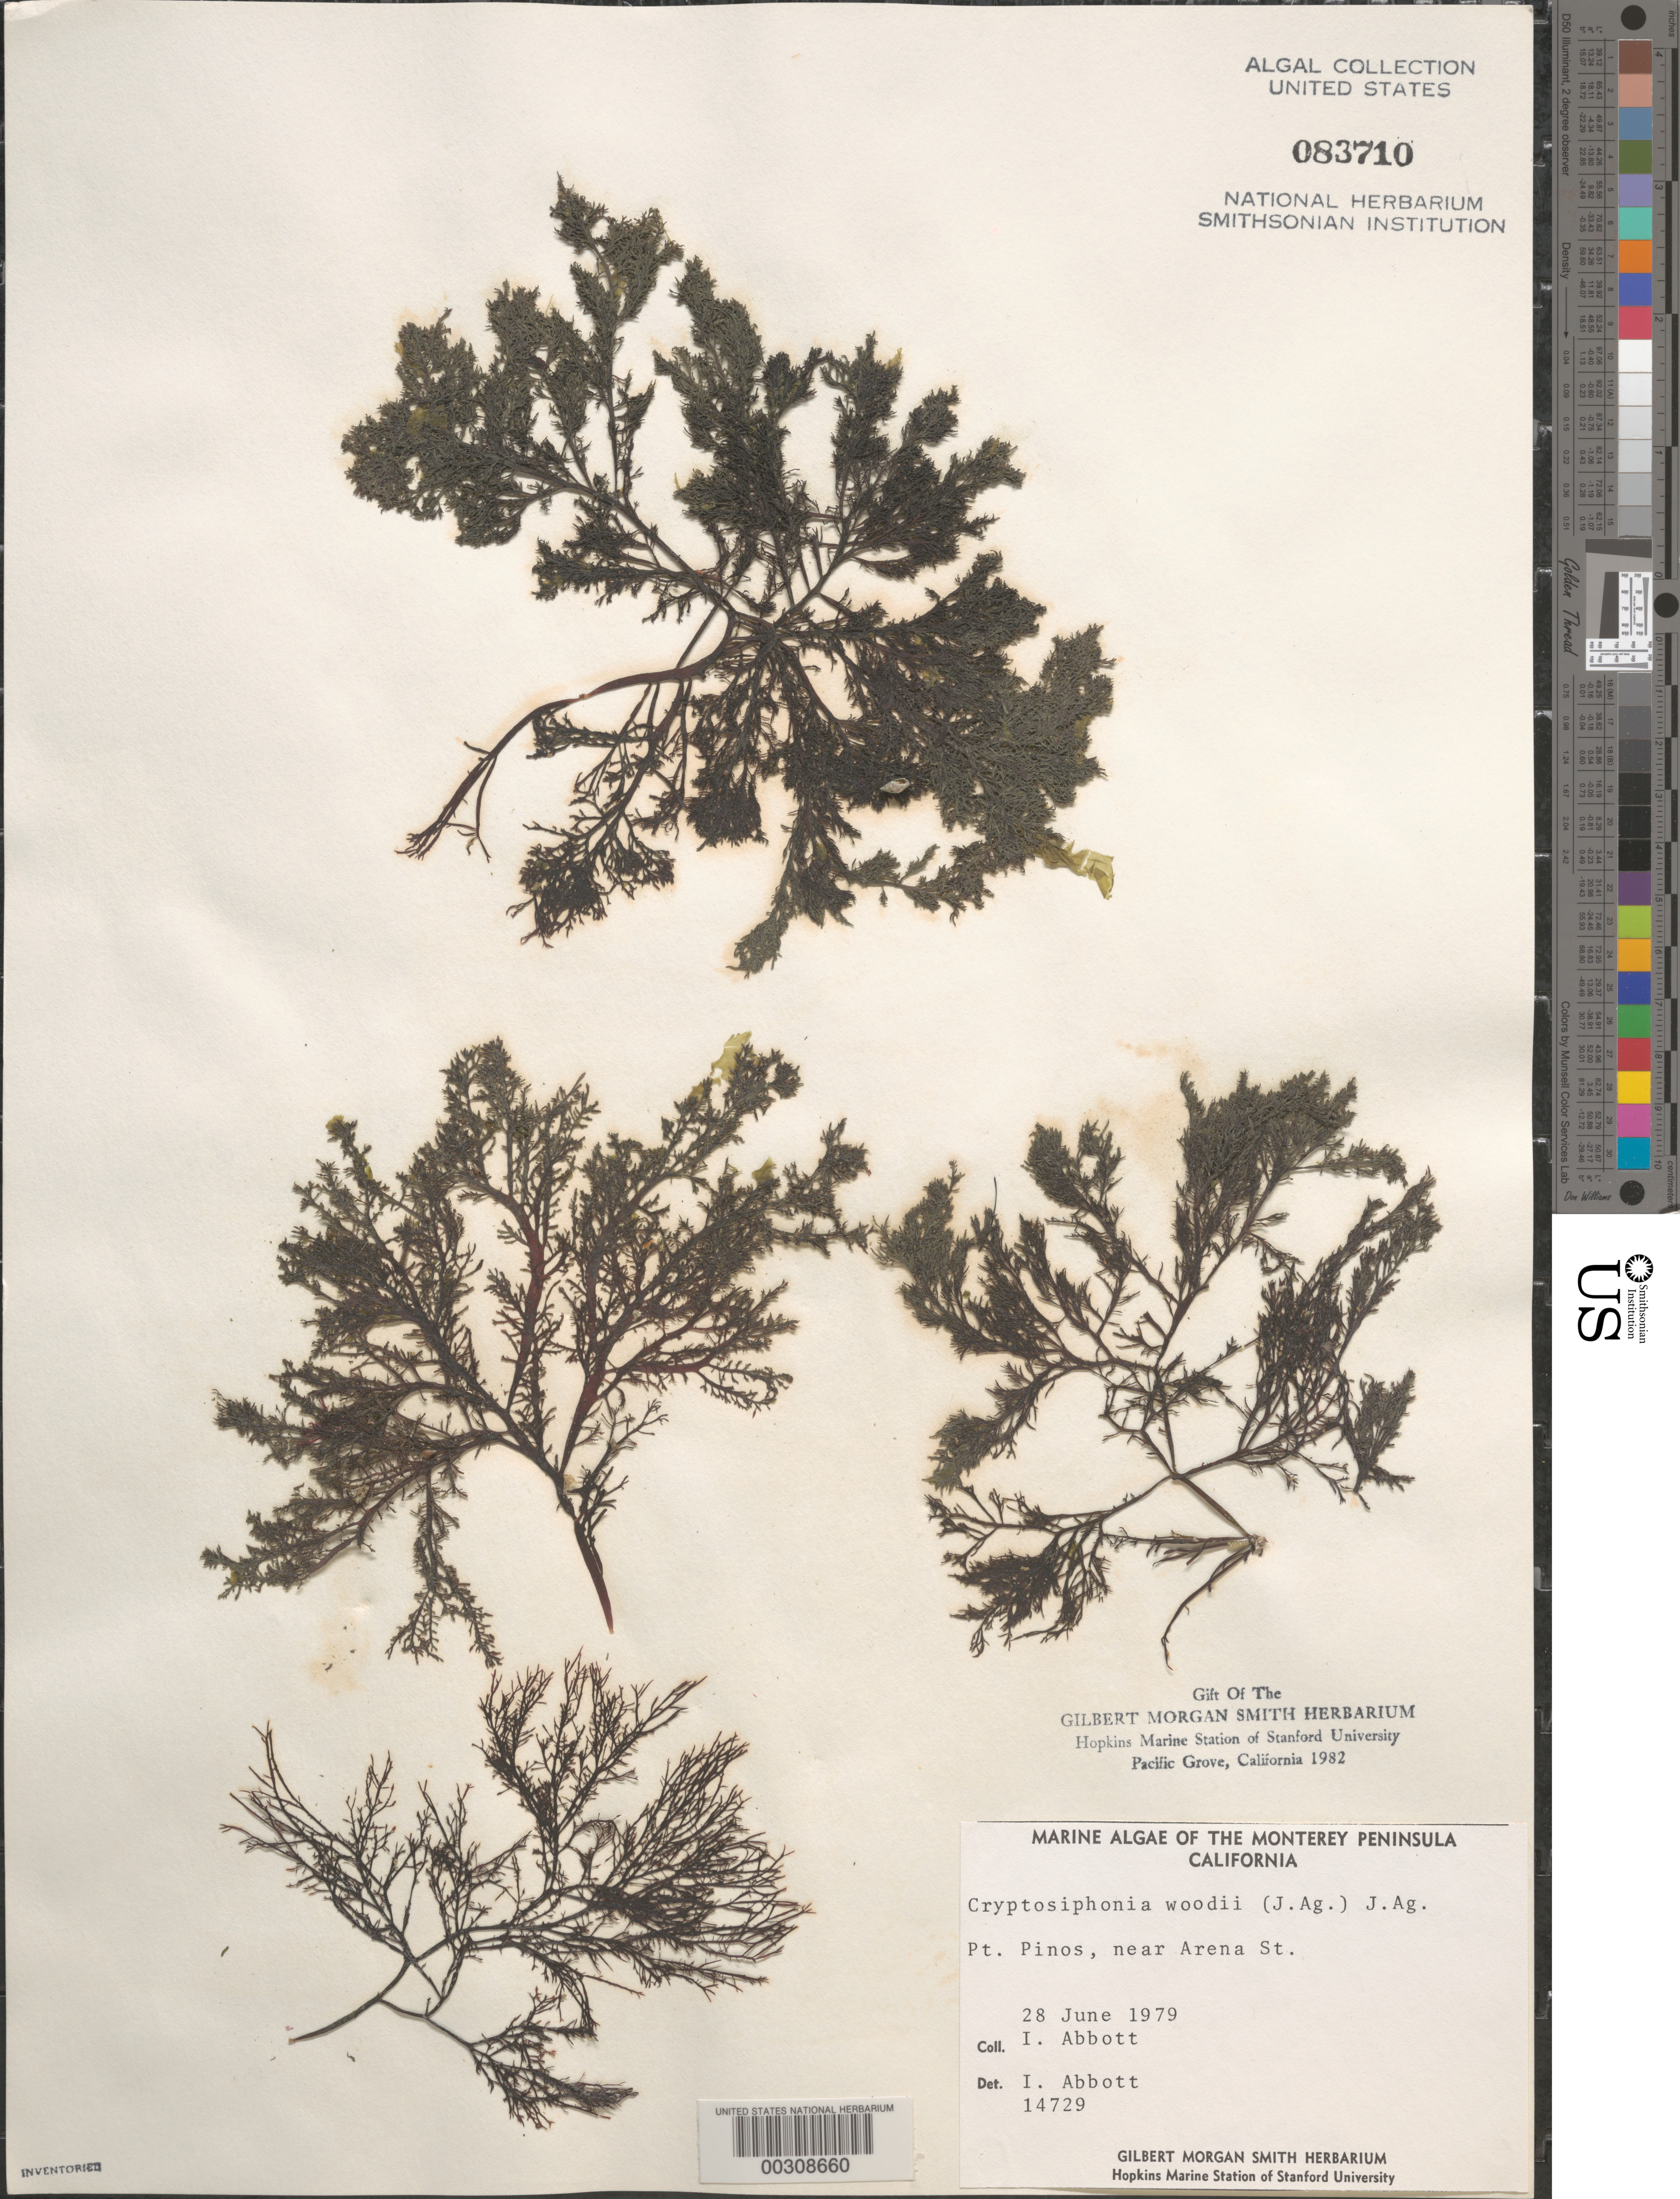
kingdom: Plantae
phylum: Rhodophyta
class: Florideophyceae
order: Gigartinales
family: Dumontiaceae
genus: Cryptosiphonia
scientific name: Cryptosiphonia woodii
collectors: I. A. Abbott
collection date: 1979-06-28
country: United States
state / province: California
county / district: Monterey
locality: The Monterey Peninsula. Pt. Pinos, near Arena St.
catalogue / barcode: US 83710